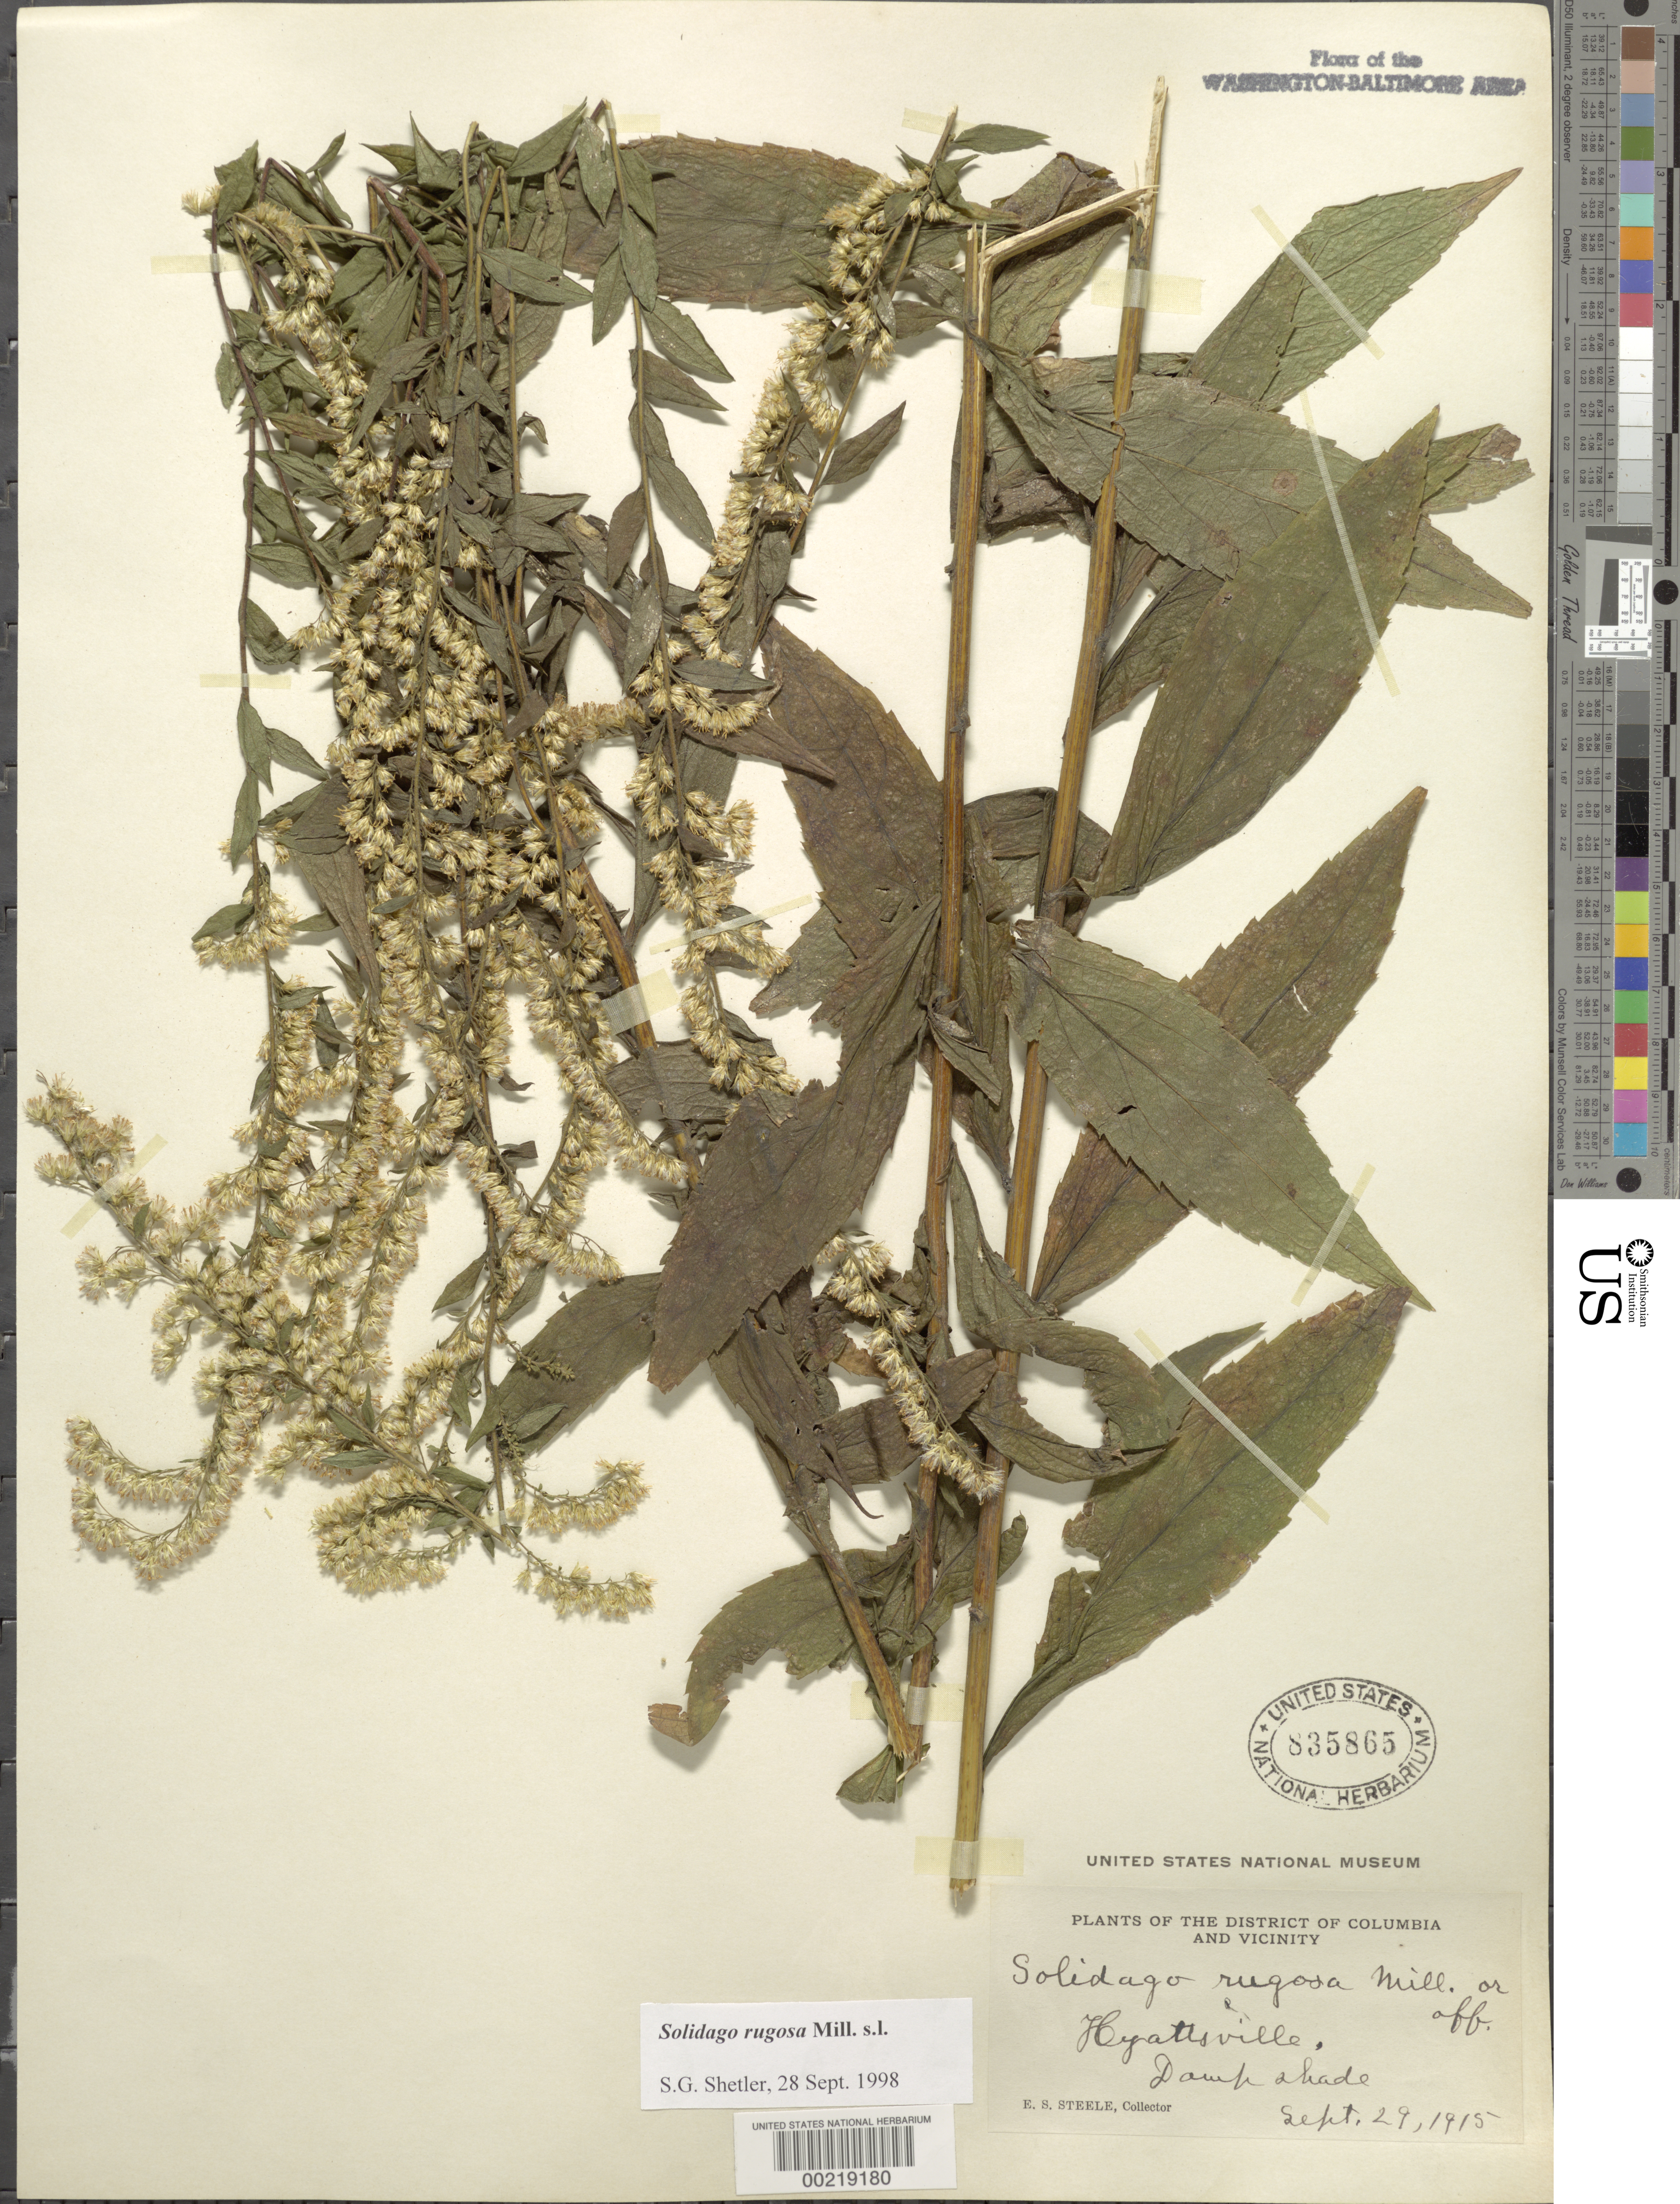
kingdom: Plantae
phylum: Tracheophyta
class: Magnoliopsida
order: Asterales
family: Asteraceae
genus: Solidago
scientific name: Solidago rugosa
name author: Mill.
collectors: E. Steele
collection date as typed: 29 Sep 1915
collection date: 1915-09-29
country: United States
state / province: Maryland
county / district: Prince George's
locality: Hyattsville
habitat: Damp shade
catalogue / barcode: US 835865